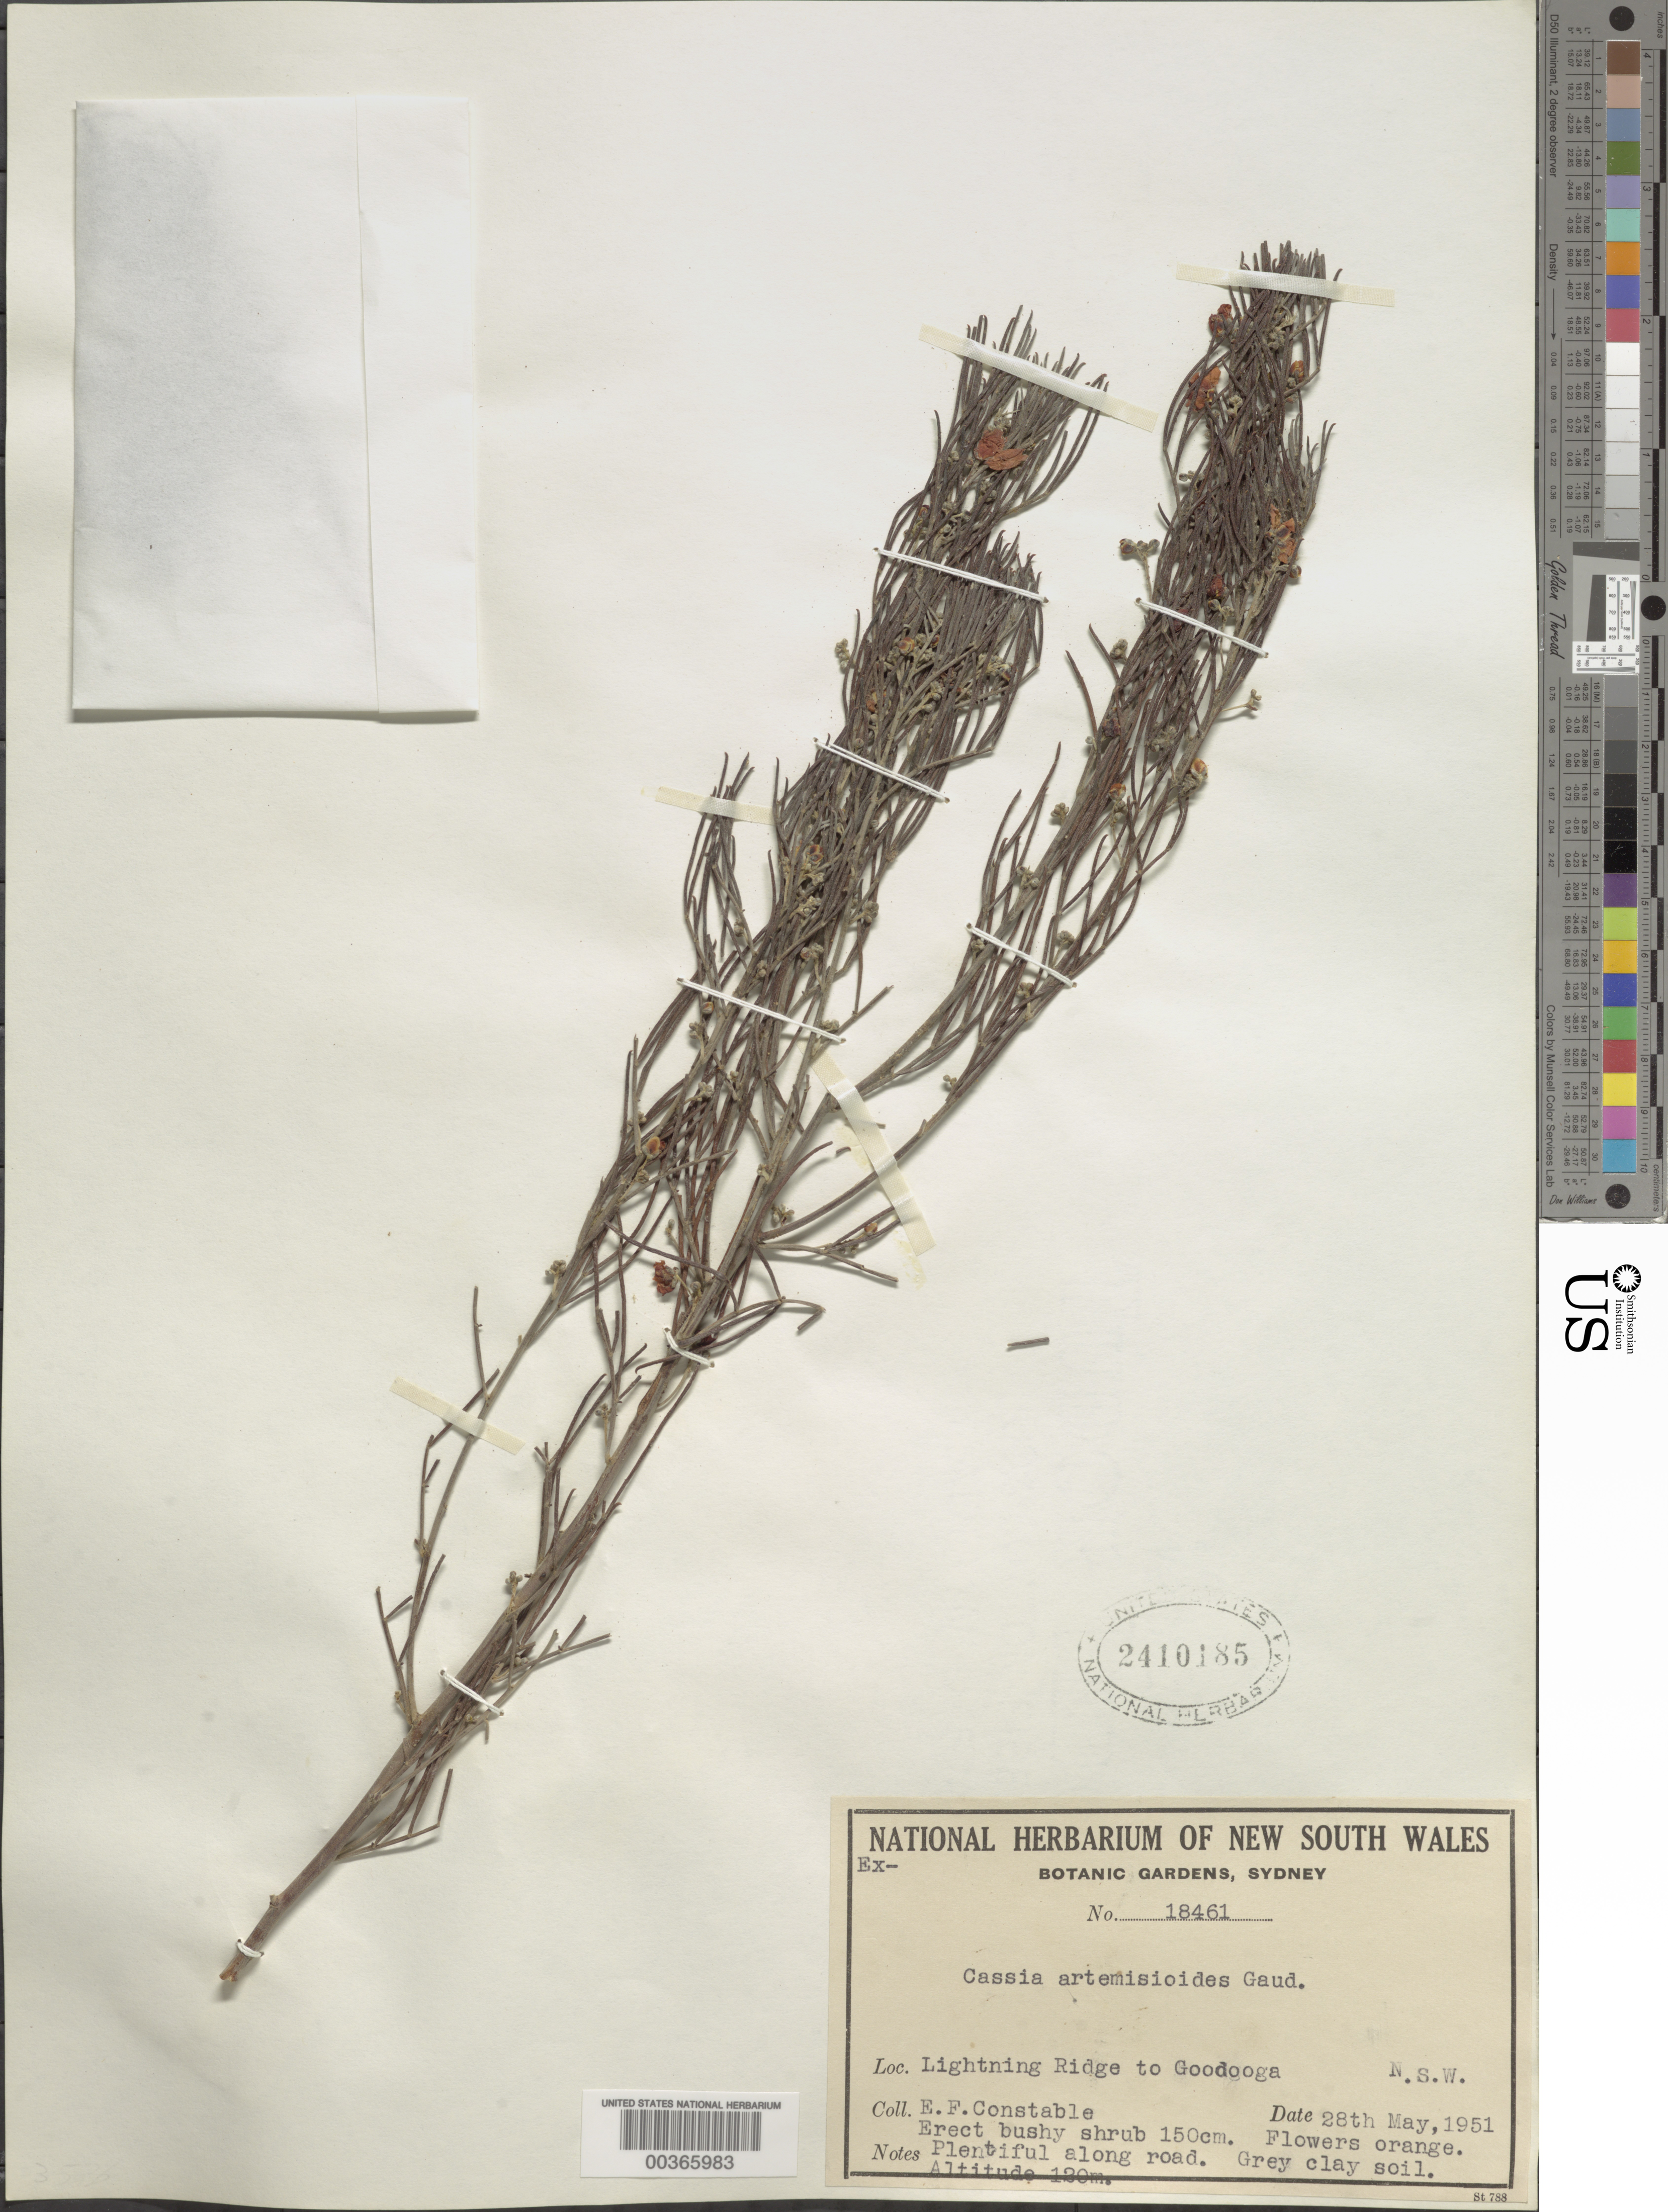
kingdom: Plantae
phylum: Tracheophyta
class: Magnoliopsida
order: Fabales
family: Fabaceae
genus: Senna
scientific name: Senna artemisioides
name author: (Gaudich. ex DC.) Randell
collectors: E. F. Constable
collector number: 18461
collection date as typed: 28 May 1951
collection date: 1951-05-28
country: Australia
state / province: New South Wales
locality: Lightning ridge to goodooga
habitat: Along road; gray clay soil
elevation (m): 120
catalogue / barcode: US 2410185